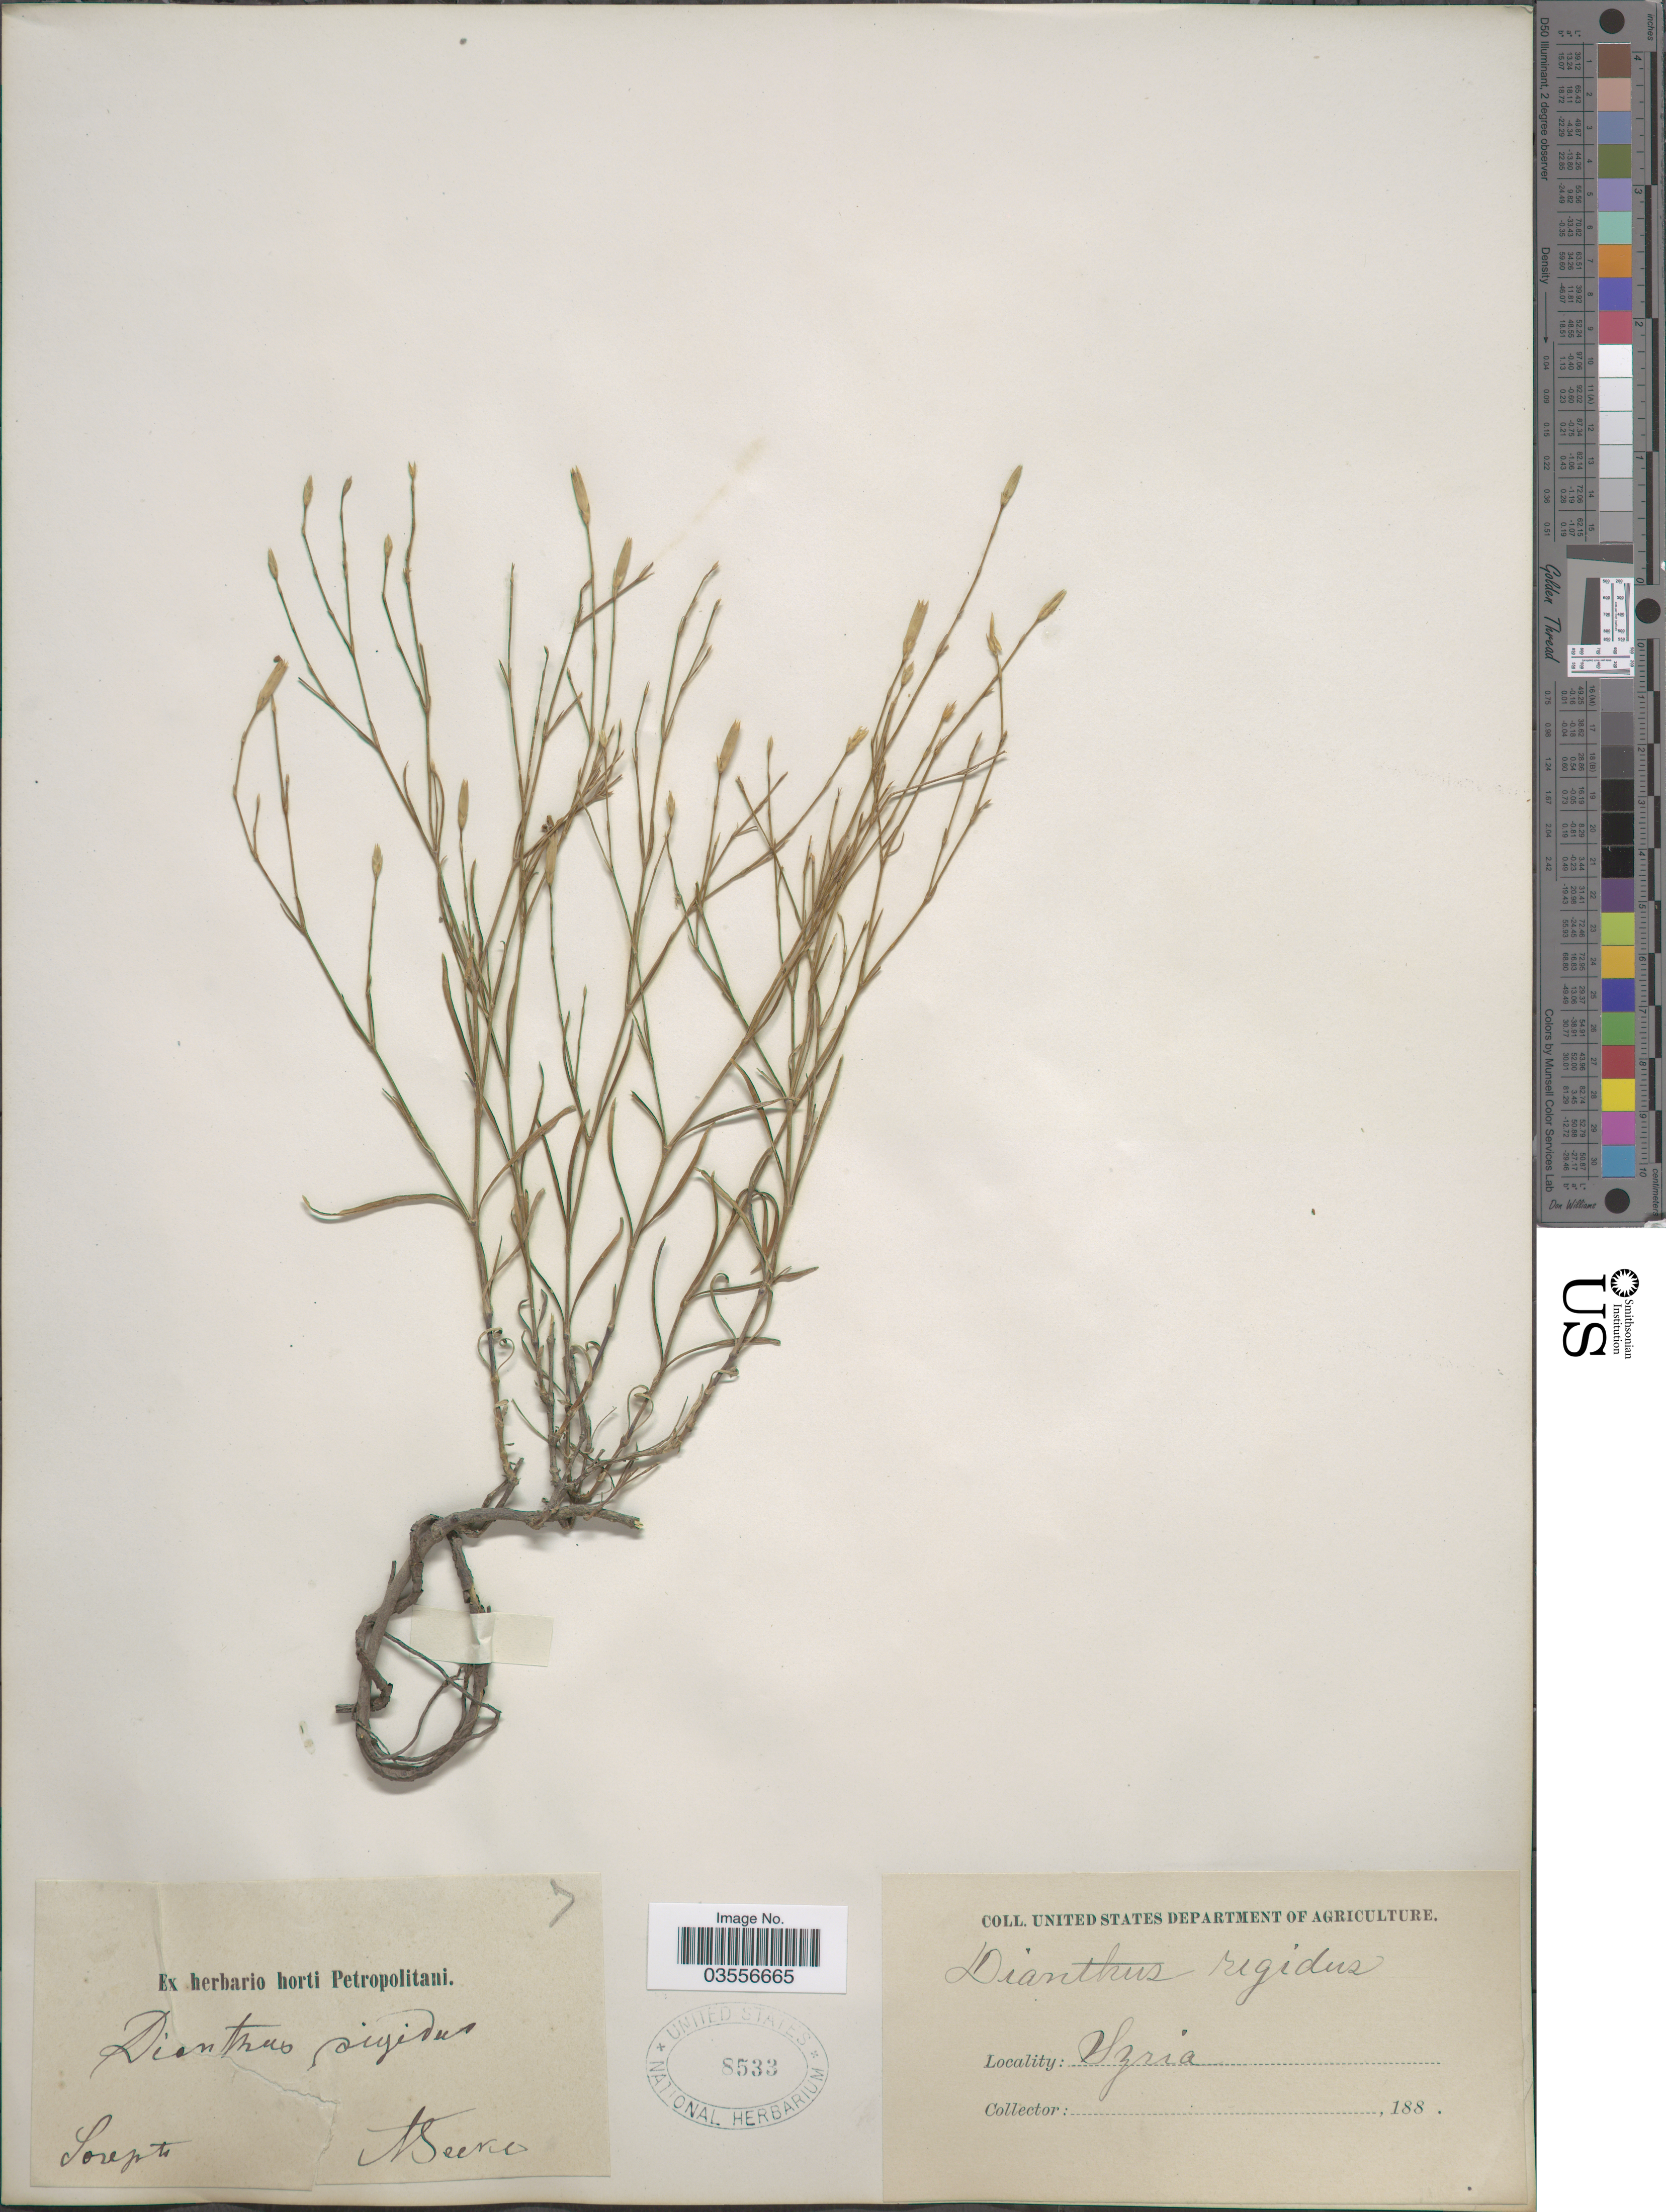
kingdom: Plantae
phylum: Tracheophyta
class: Magnoliopsida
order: Caryophyllales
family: Caryophyllaceae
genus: Dianthus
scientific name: Dianthus rigidus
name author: M. Bieb.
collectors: A. Becker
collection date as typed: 188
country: Russian Federation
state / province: Volgograd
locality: Sarepta.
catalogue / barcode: US 8533